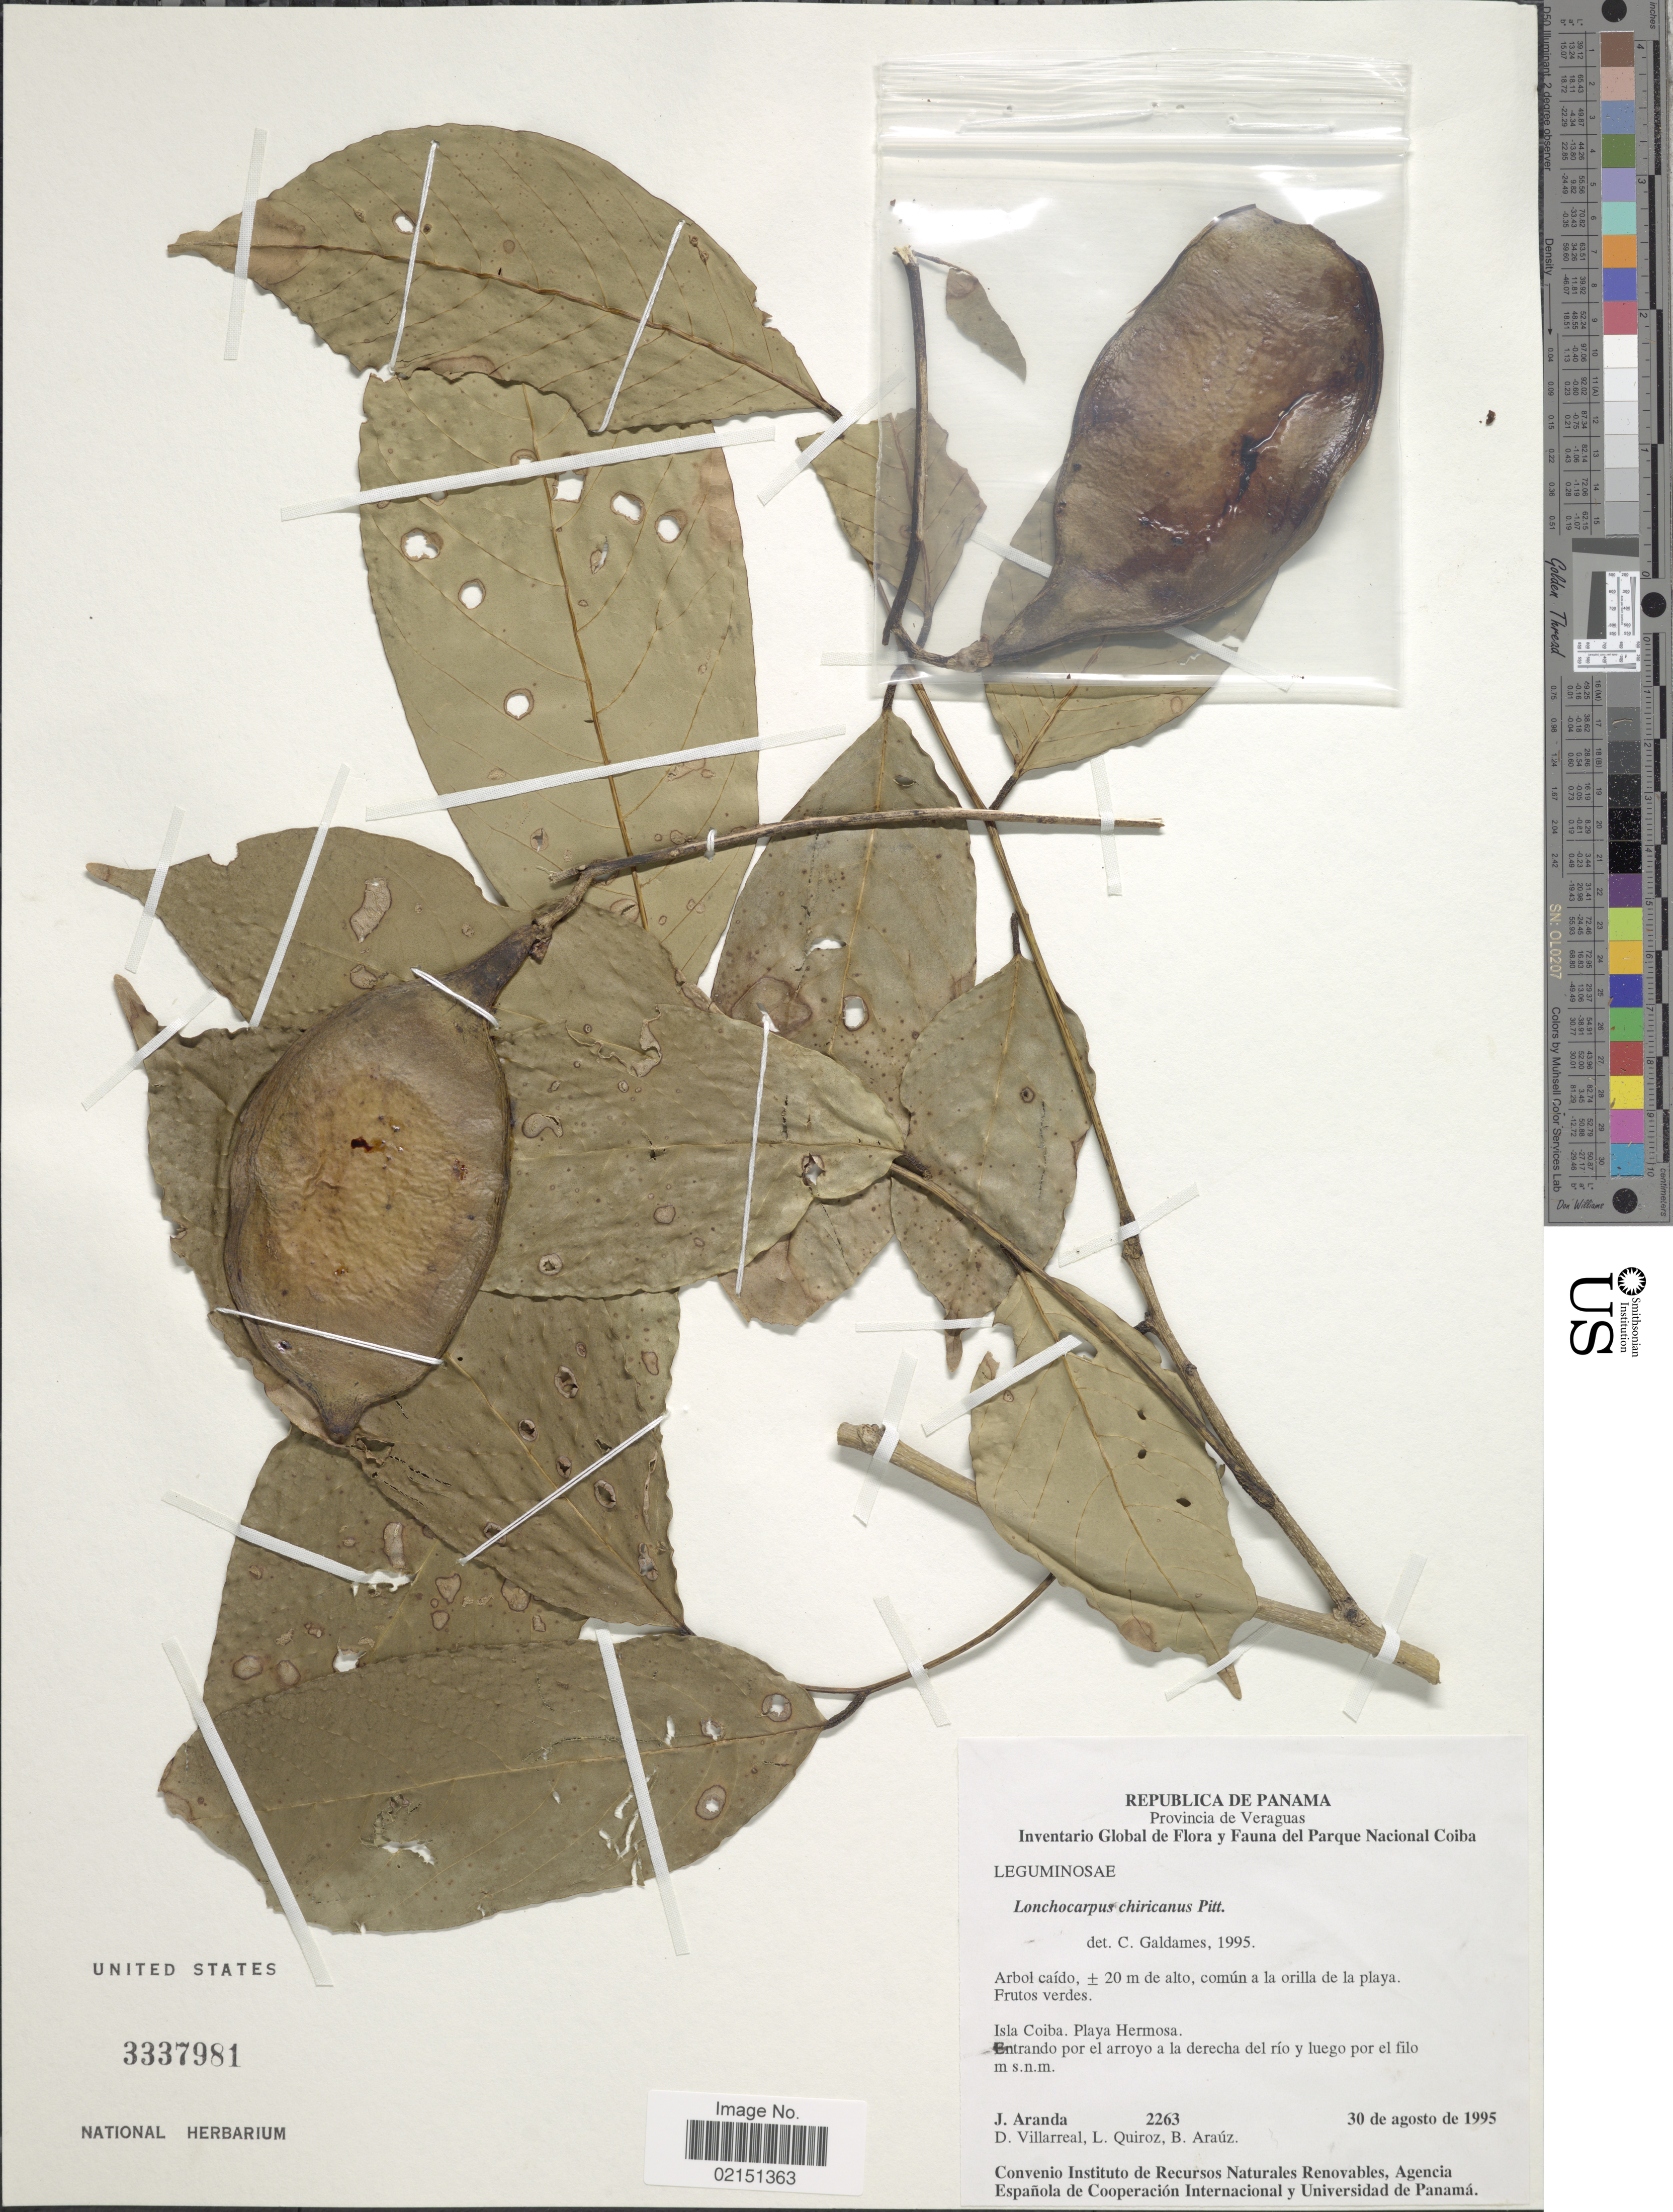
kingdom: Plantae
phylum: Tracheophyta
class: Magnoliopsida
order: Fabales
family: Fabaceae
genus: Lonchocarpus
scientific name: Lonchocarpus chiricanus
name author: Pittier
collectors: J. Aranda, D. Villareal, L. Quiroz & B. Araúz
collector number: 2263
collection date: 1995-08-30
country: Panama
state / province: Veraguas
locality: Provincia de Veraguas, Isla Coiba, Playa Hermosa, Entrando por el arroyo a la derecha del rio y luego por el filo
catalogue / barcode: US 3337981